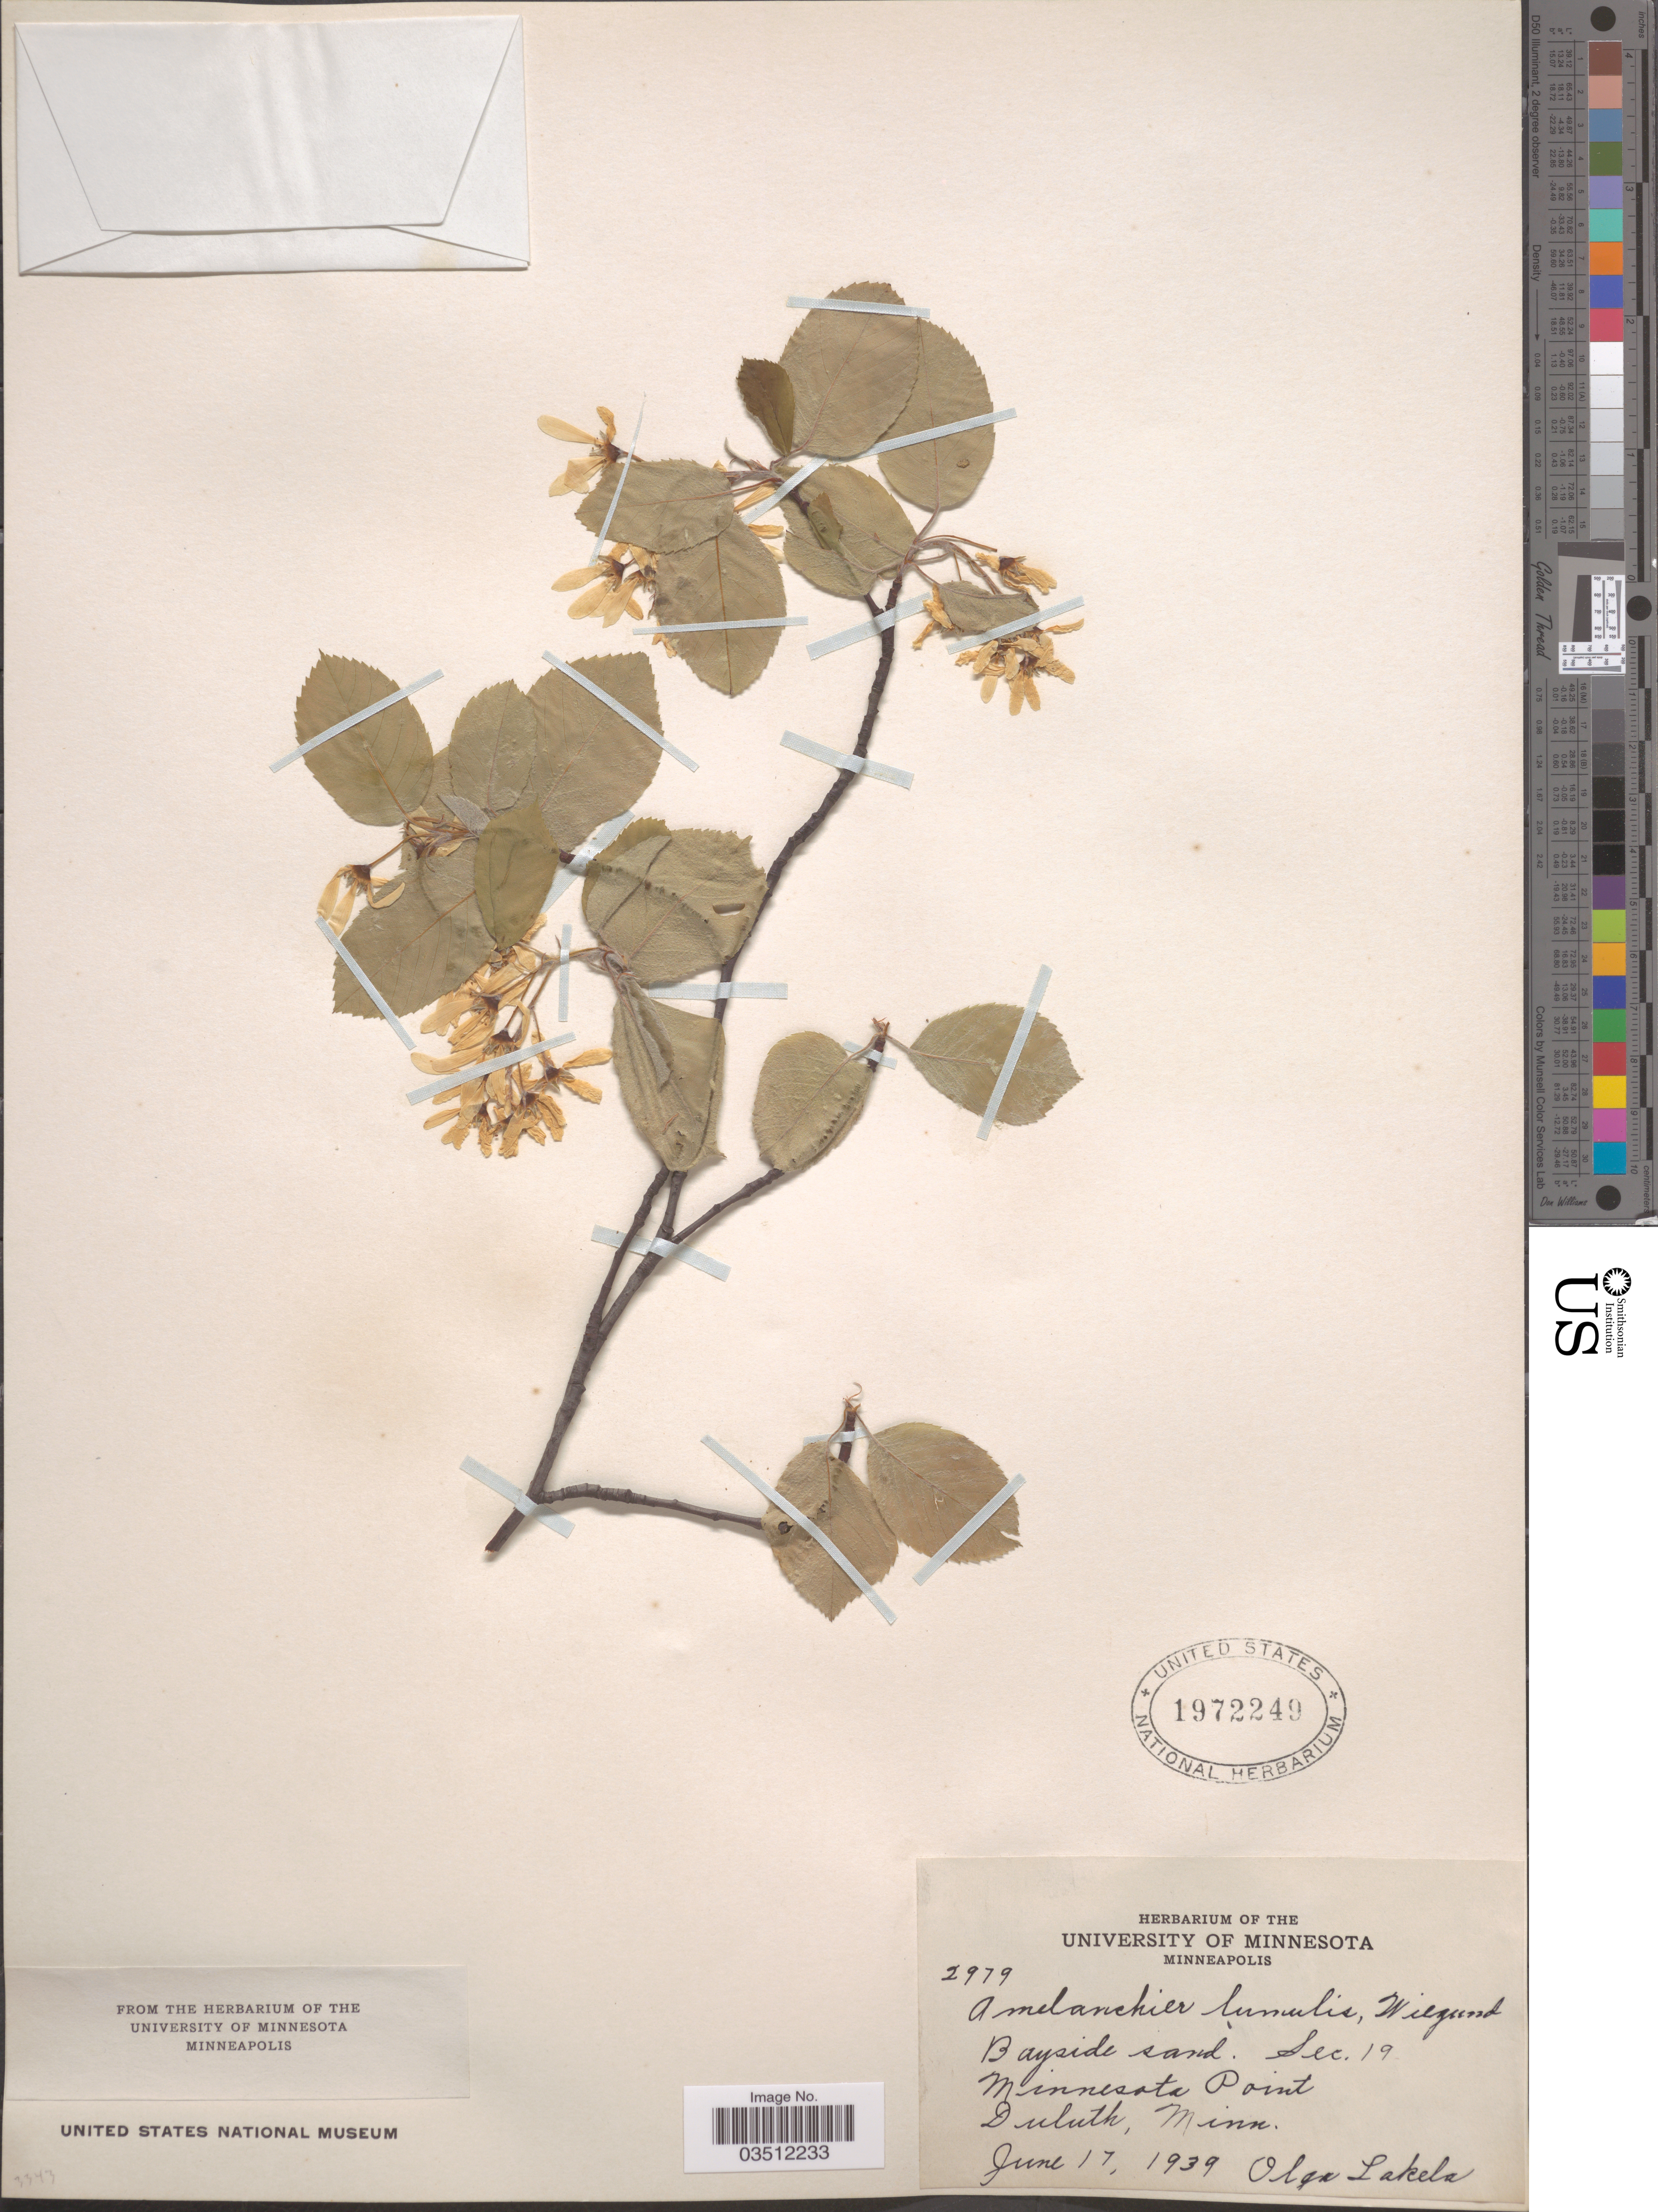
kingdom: Plantae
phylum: Tracheophyta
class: Magnoliopsida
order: Rosales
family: Rosaceae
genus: Amelanchier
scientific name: Amelanchier humilis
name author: Wiegand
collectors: O. K. Lakela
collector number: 2979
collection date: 1939-06-17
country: United States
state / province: Minnesota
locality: Bayside sand. Sec. 19. Minnesota Point, Duluth.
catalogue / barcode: US 1972249